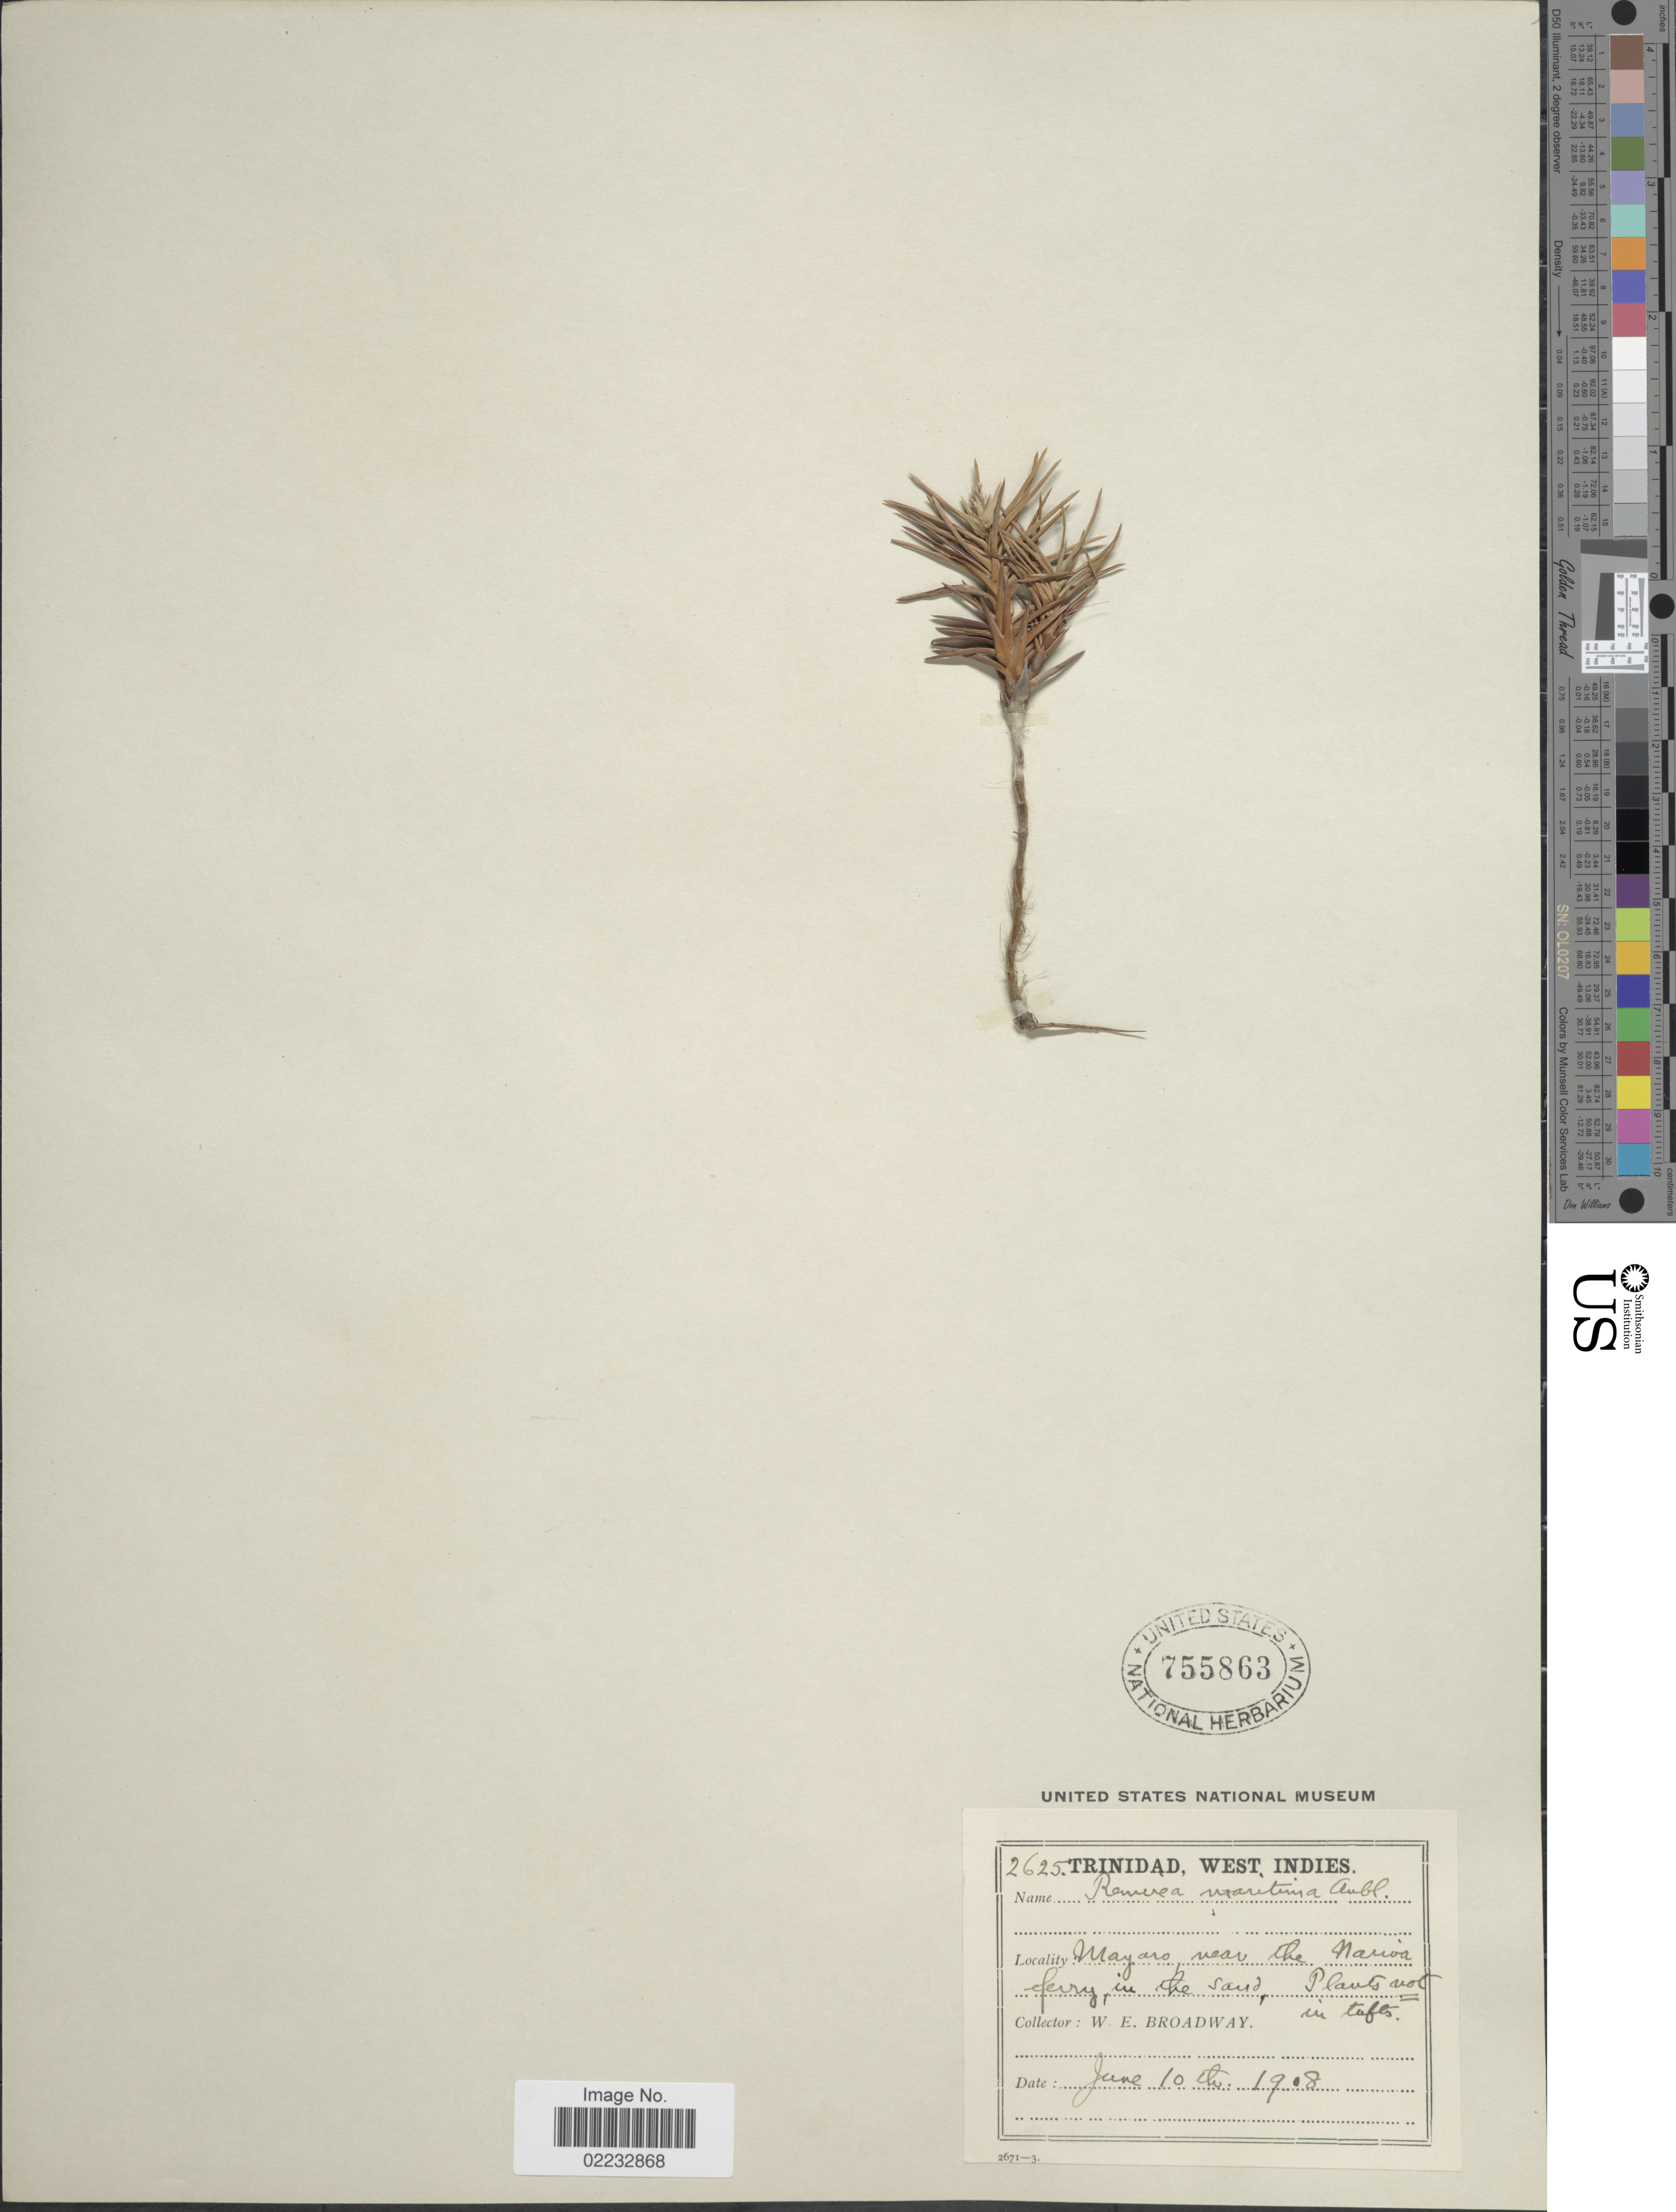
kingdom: Plantae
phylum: Tracheophyta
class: Liliopsida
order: Poales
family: Cyperaceae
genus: Cyperus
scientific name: Cyperus pedunculatus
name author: (R. Br.) J. Kern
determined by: Strong, M. T., (US), Smithsonian Institution - National Museum of Natural History (UNITED STATES)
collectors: W. E. Broadway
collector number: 2625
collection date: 1908-06-10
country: Trinidad and Tobago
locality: Trinidad, Mayaro near the Marina ferry, in the sand.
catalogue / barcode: US 755863